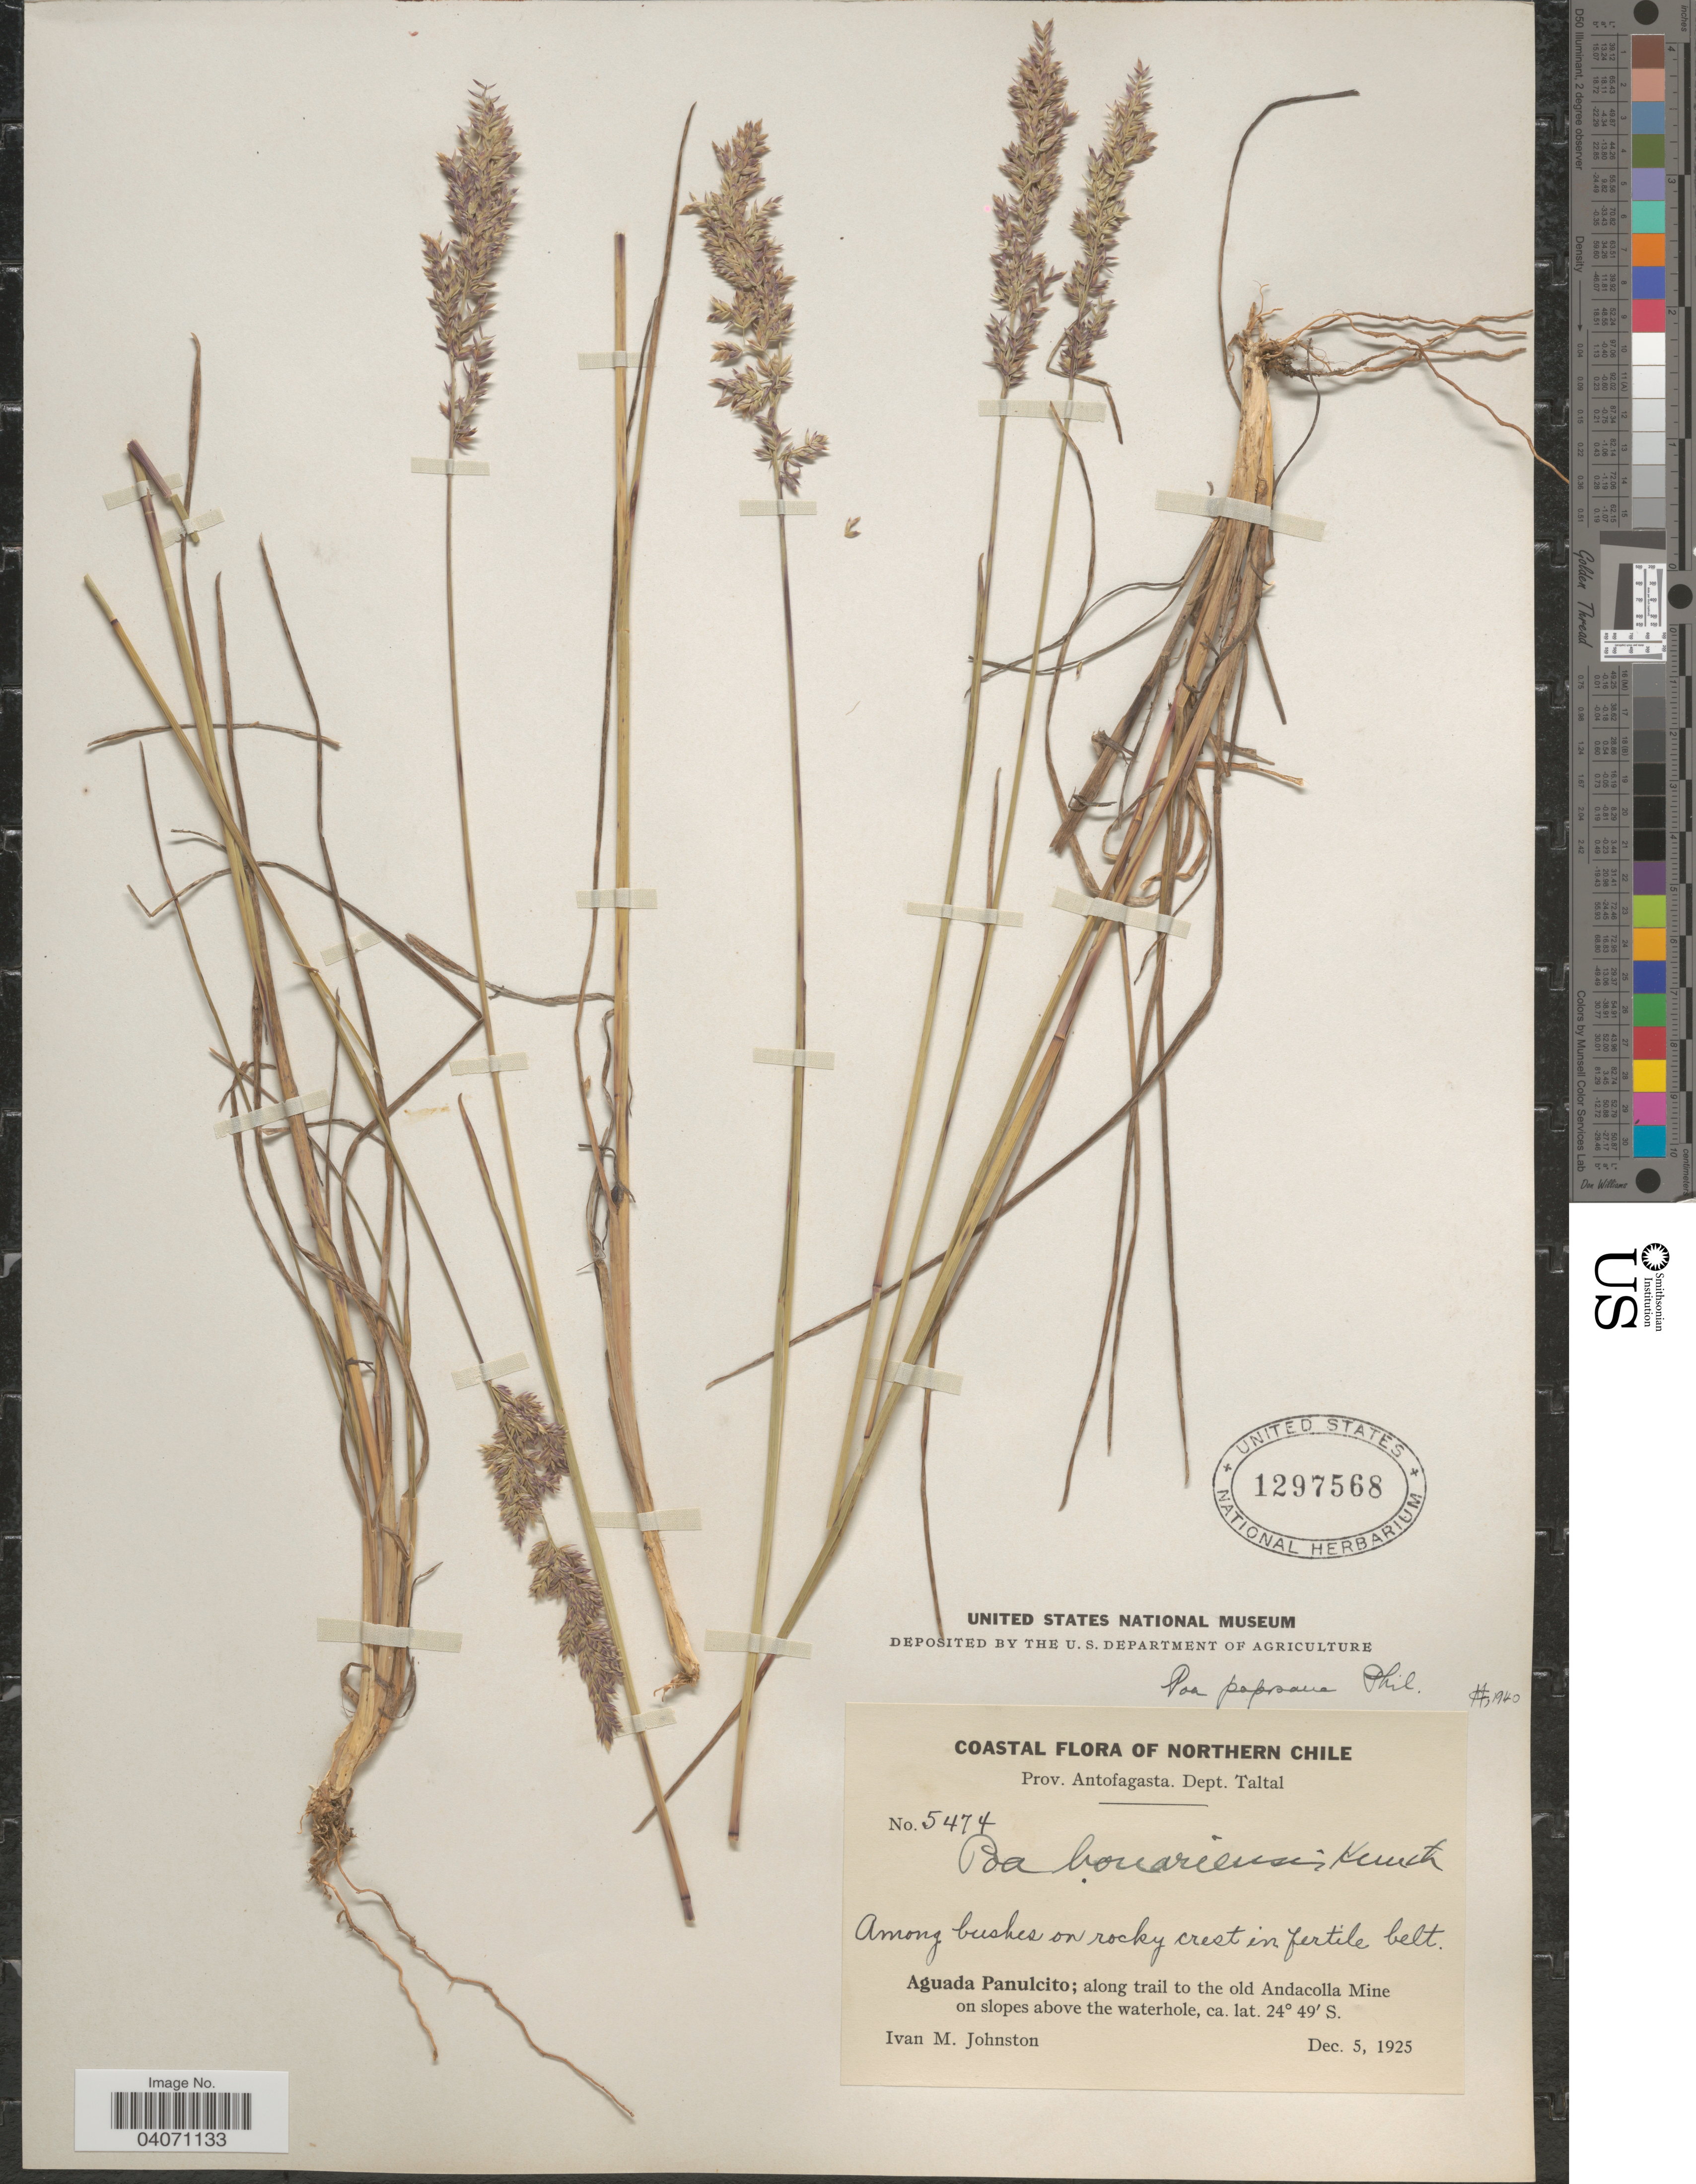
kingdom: Plantae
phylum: Tracheophyta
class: Liliopsida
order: Poales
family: Poaceae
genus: Poa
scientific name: Poa paposana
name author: Phil.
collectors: I.M. Johnston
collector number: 5474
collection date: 1925-12-05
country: Chile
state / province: Antofagasta (II)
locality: Northern Chile. Dept. Taltal. Among bushes on rocky crest in fertile belt. Aguada Panulcito; along trail to the old Andacolla Mine on slopes above the waterhole.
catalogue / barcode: US 1297568